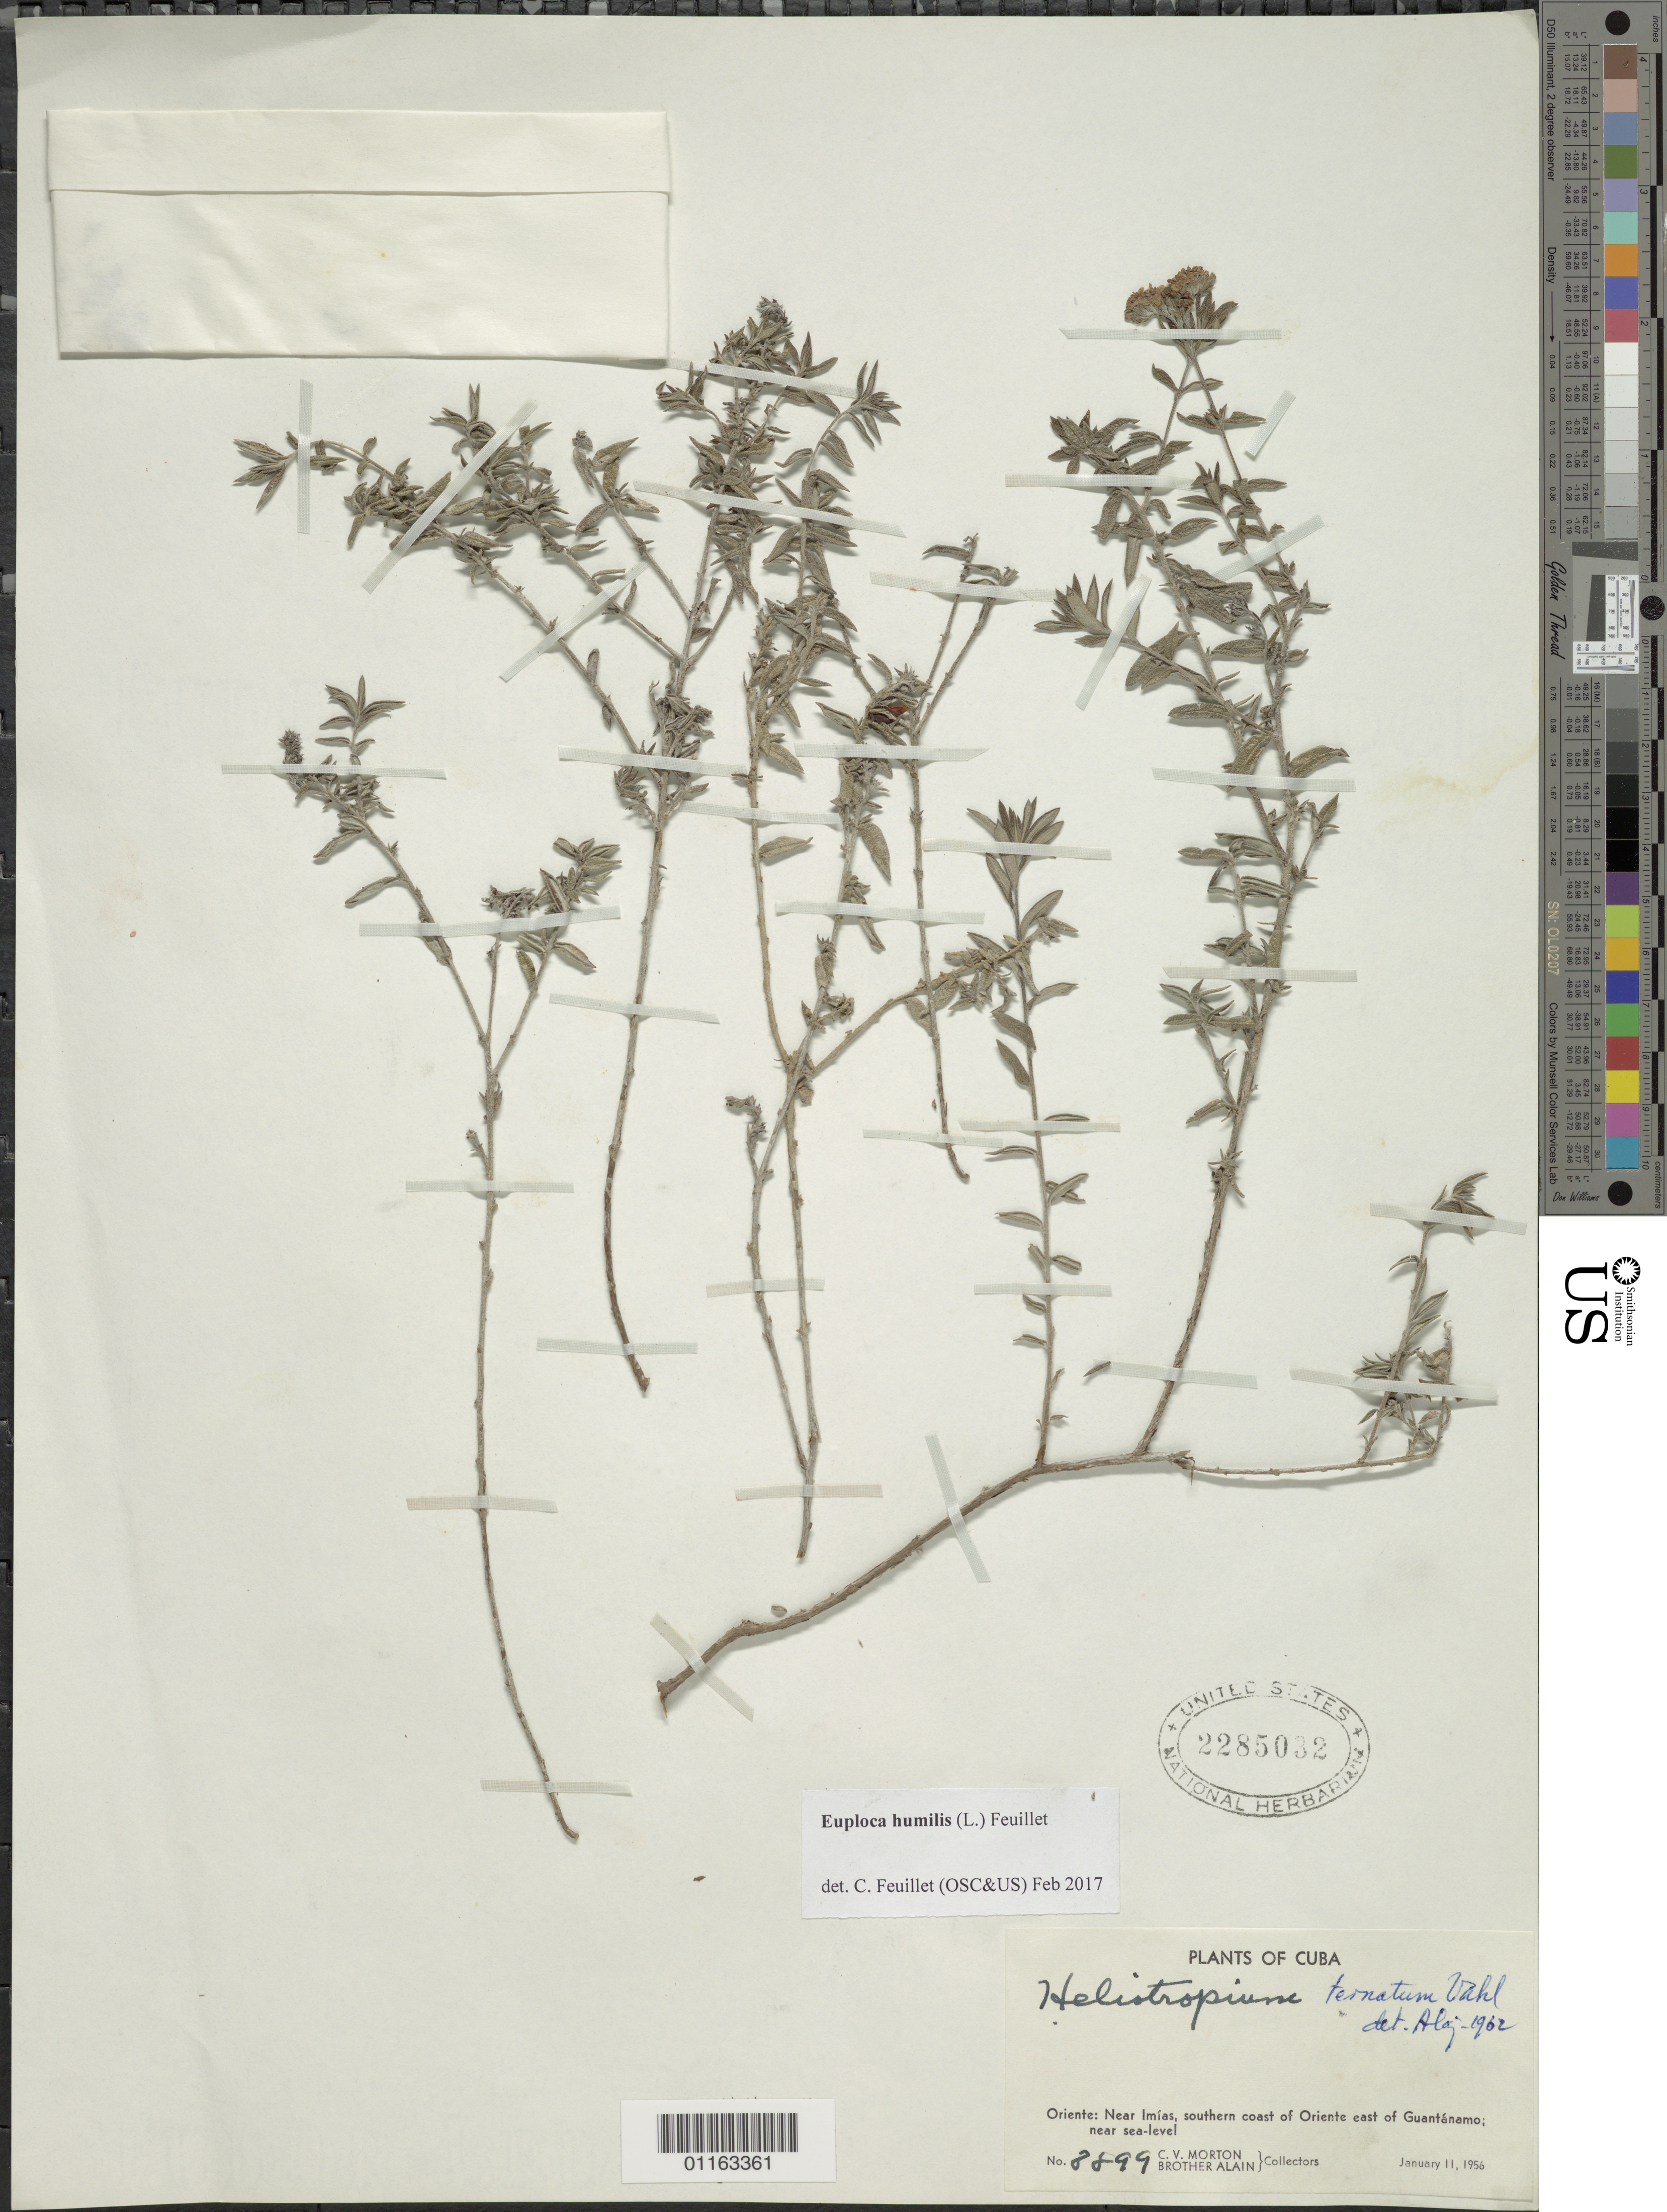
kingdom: Plantae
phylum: Tracheophyta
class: Magnoliopsida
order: Boraginales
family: Heliotropiaceae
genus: Euploca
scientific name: Euploca humilis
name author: (L.) Feuillet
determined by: Feuillet, C.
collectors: C. V. Morton & A. H. Liogier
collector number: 8899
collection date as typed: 11 Jan 1956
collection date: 1956-01-11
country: Cuba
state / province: Oriente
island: Cuba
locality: Near Imias, S coast of Oriente, E of Guantanamo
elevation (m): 0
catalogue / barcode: US 2285032